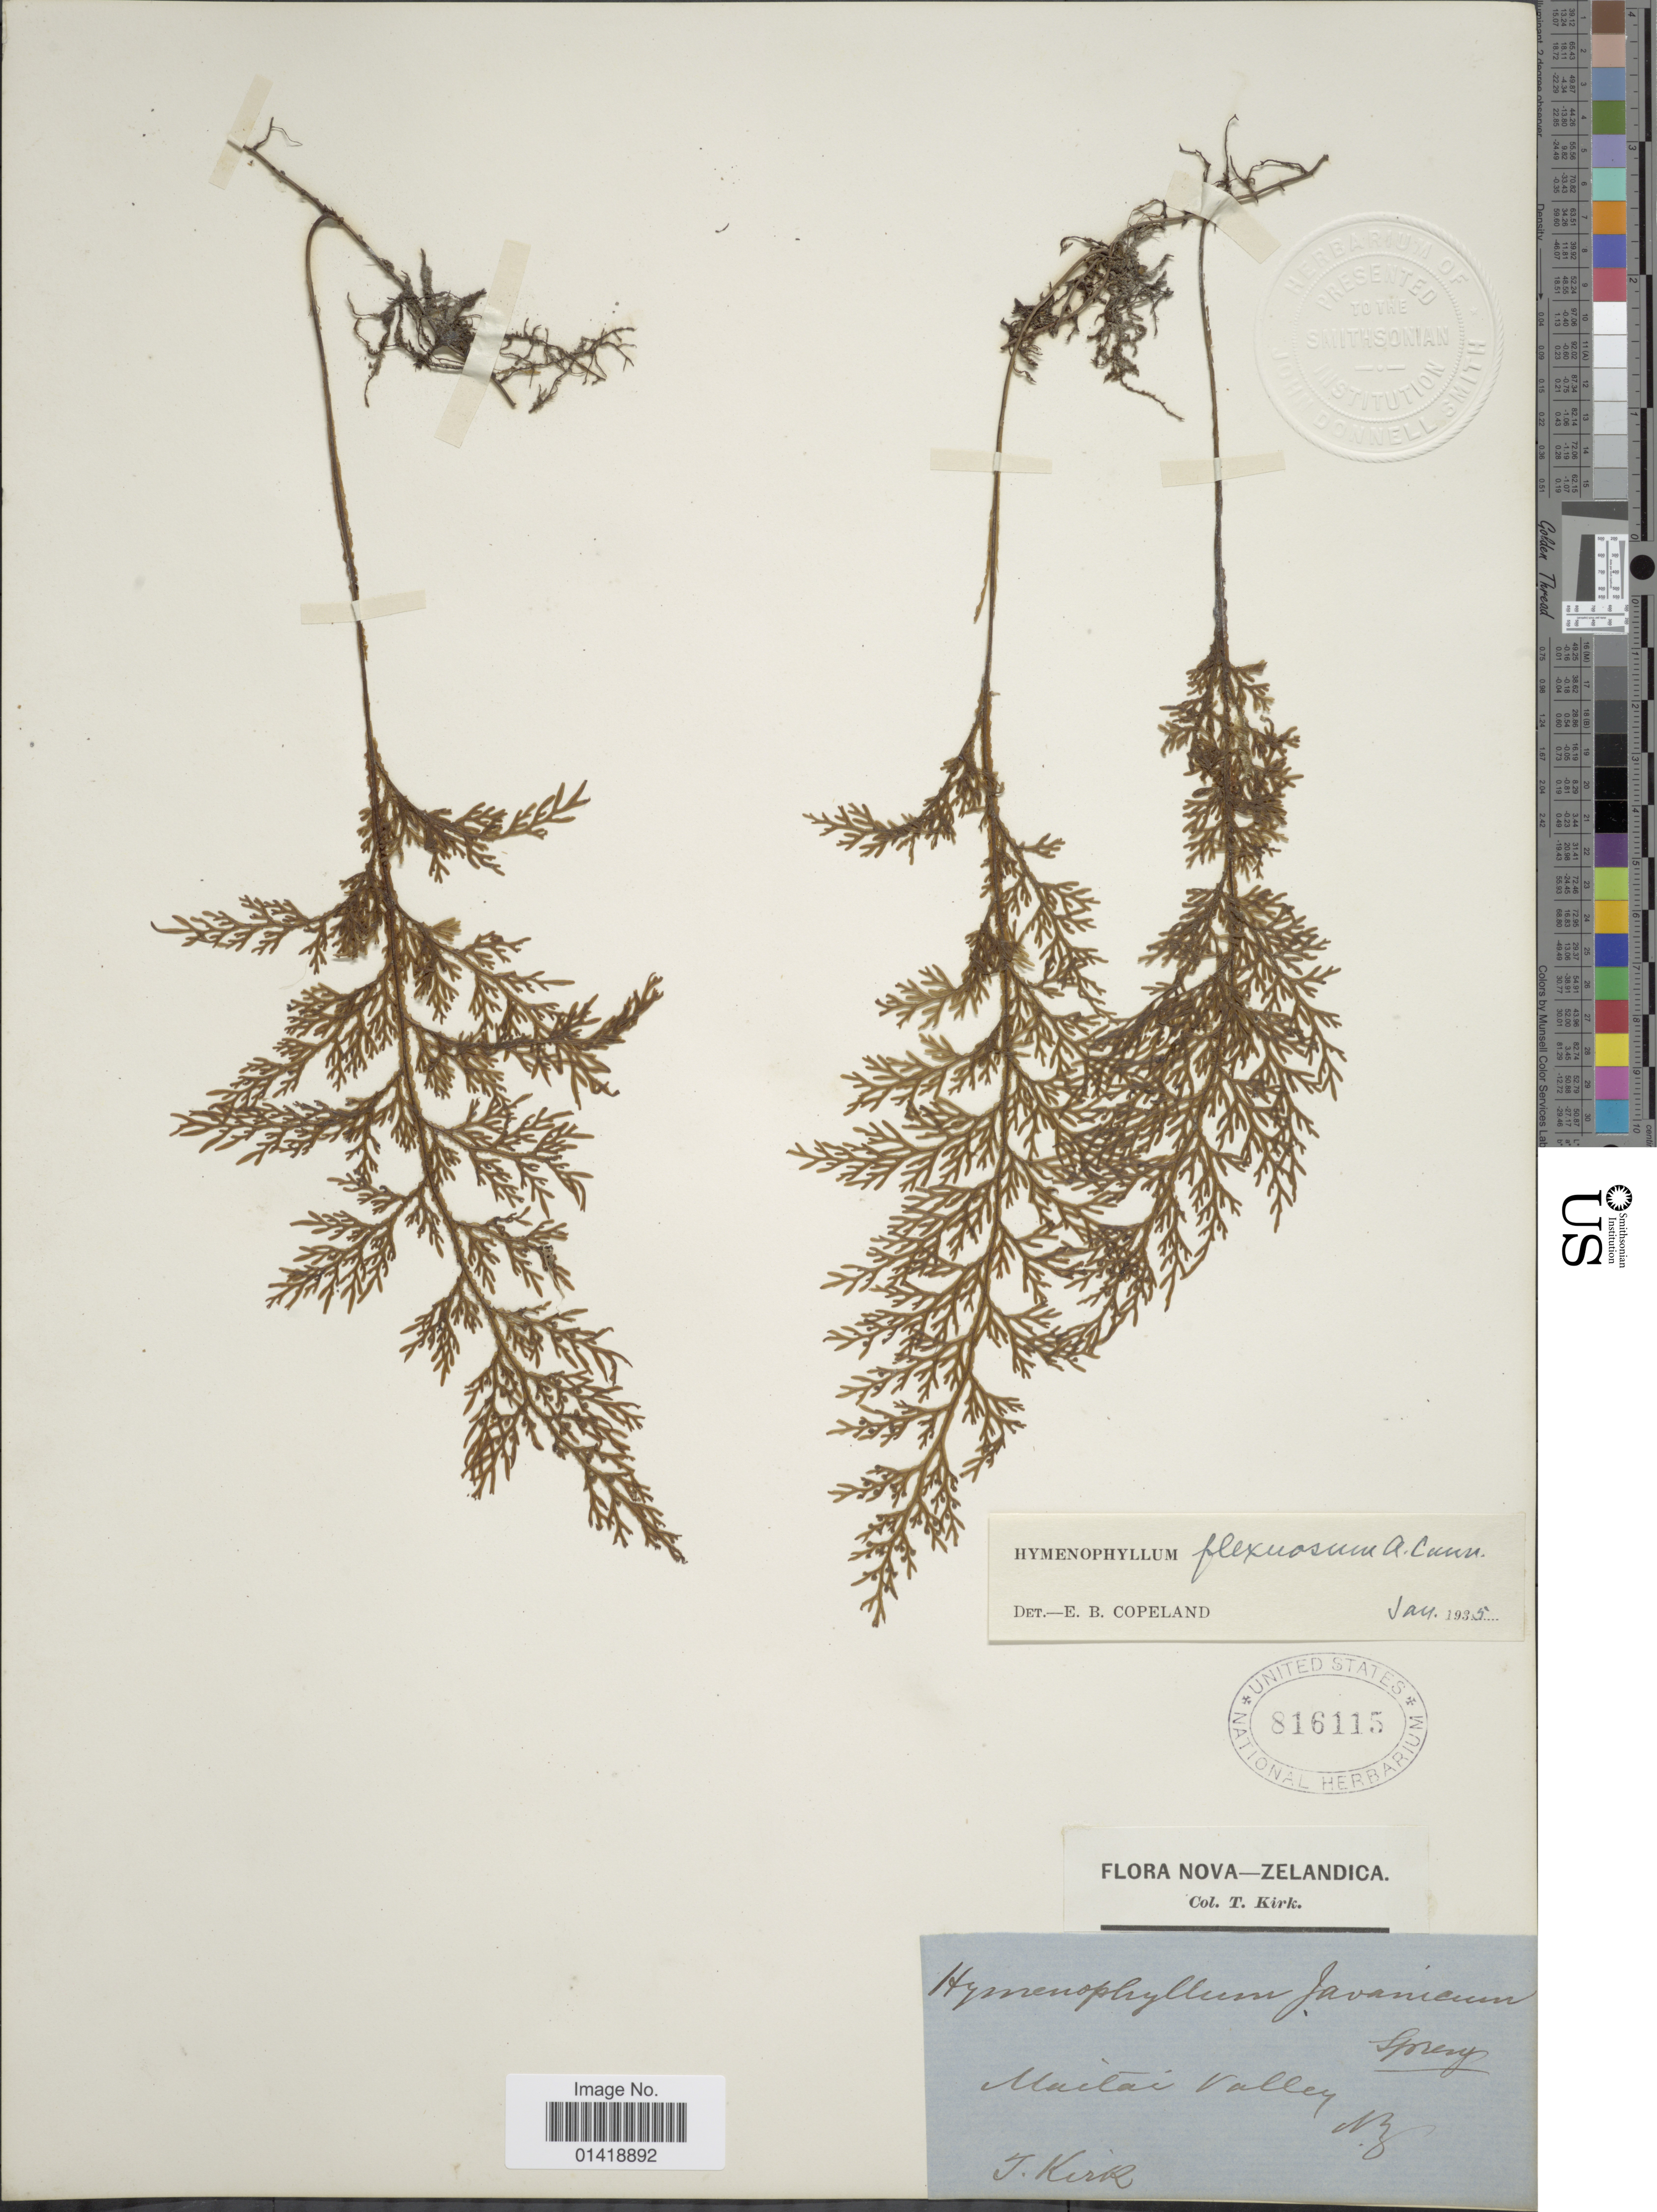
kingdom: Plantae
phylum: Tracheophyta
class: Polypodiopsida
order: Hymenophyllales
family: Hymenophyllaceae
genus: Hymenophyllum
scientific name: Hymenophyllum flexuosum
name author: A. Cunn.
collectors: T. Kirk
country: New Zealand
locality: Maitai Valley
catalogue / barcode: US 816115